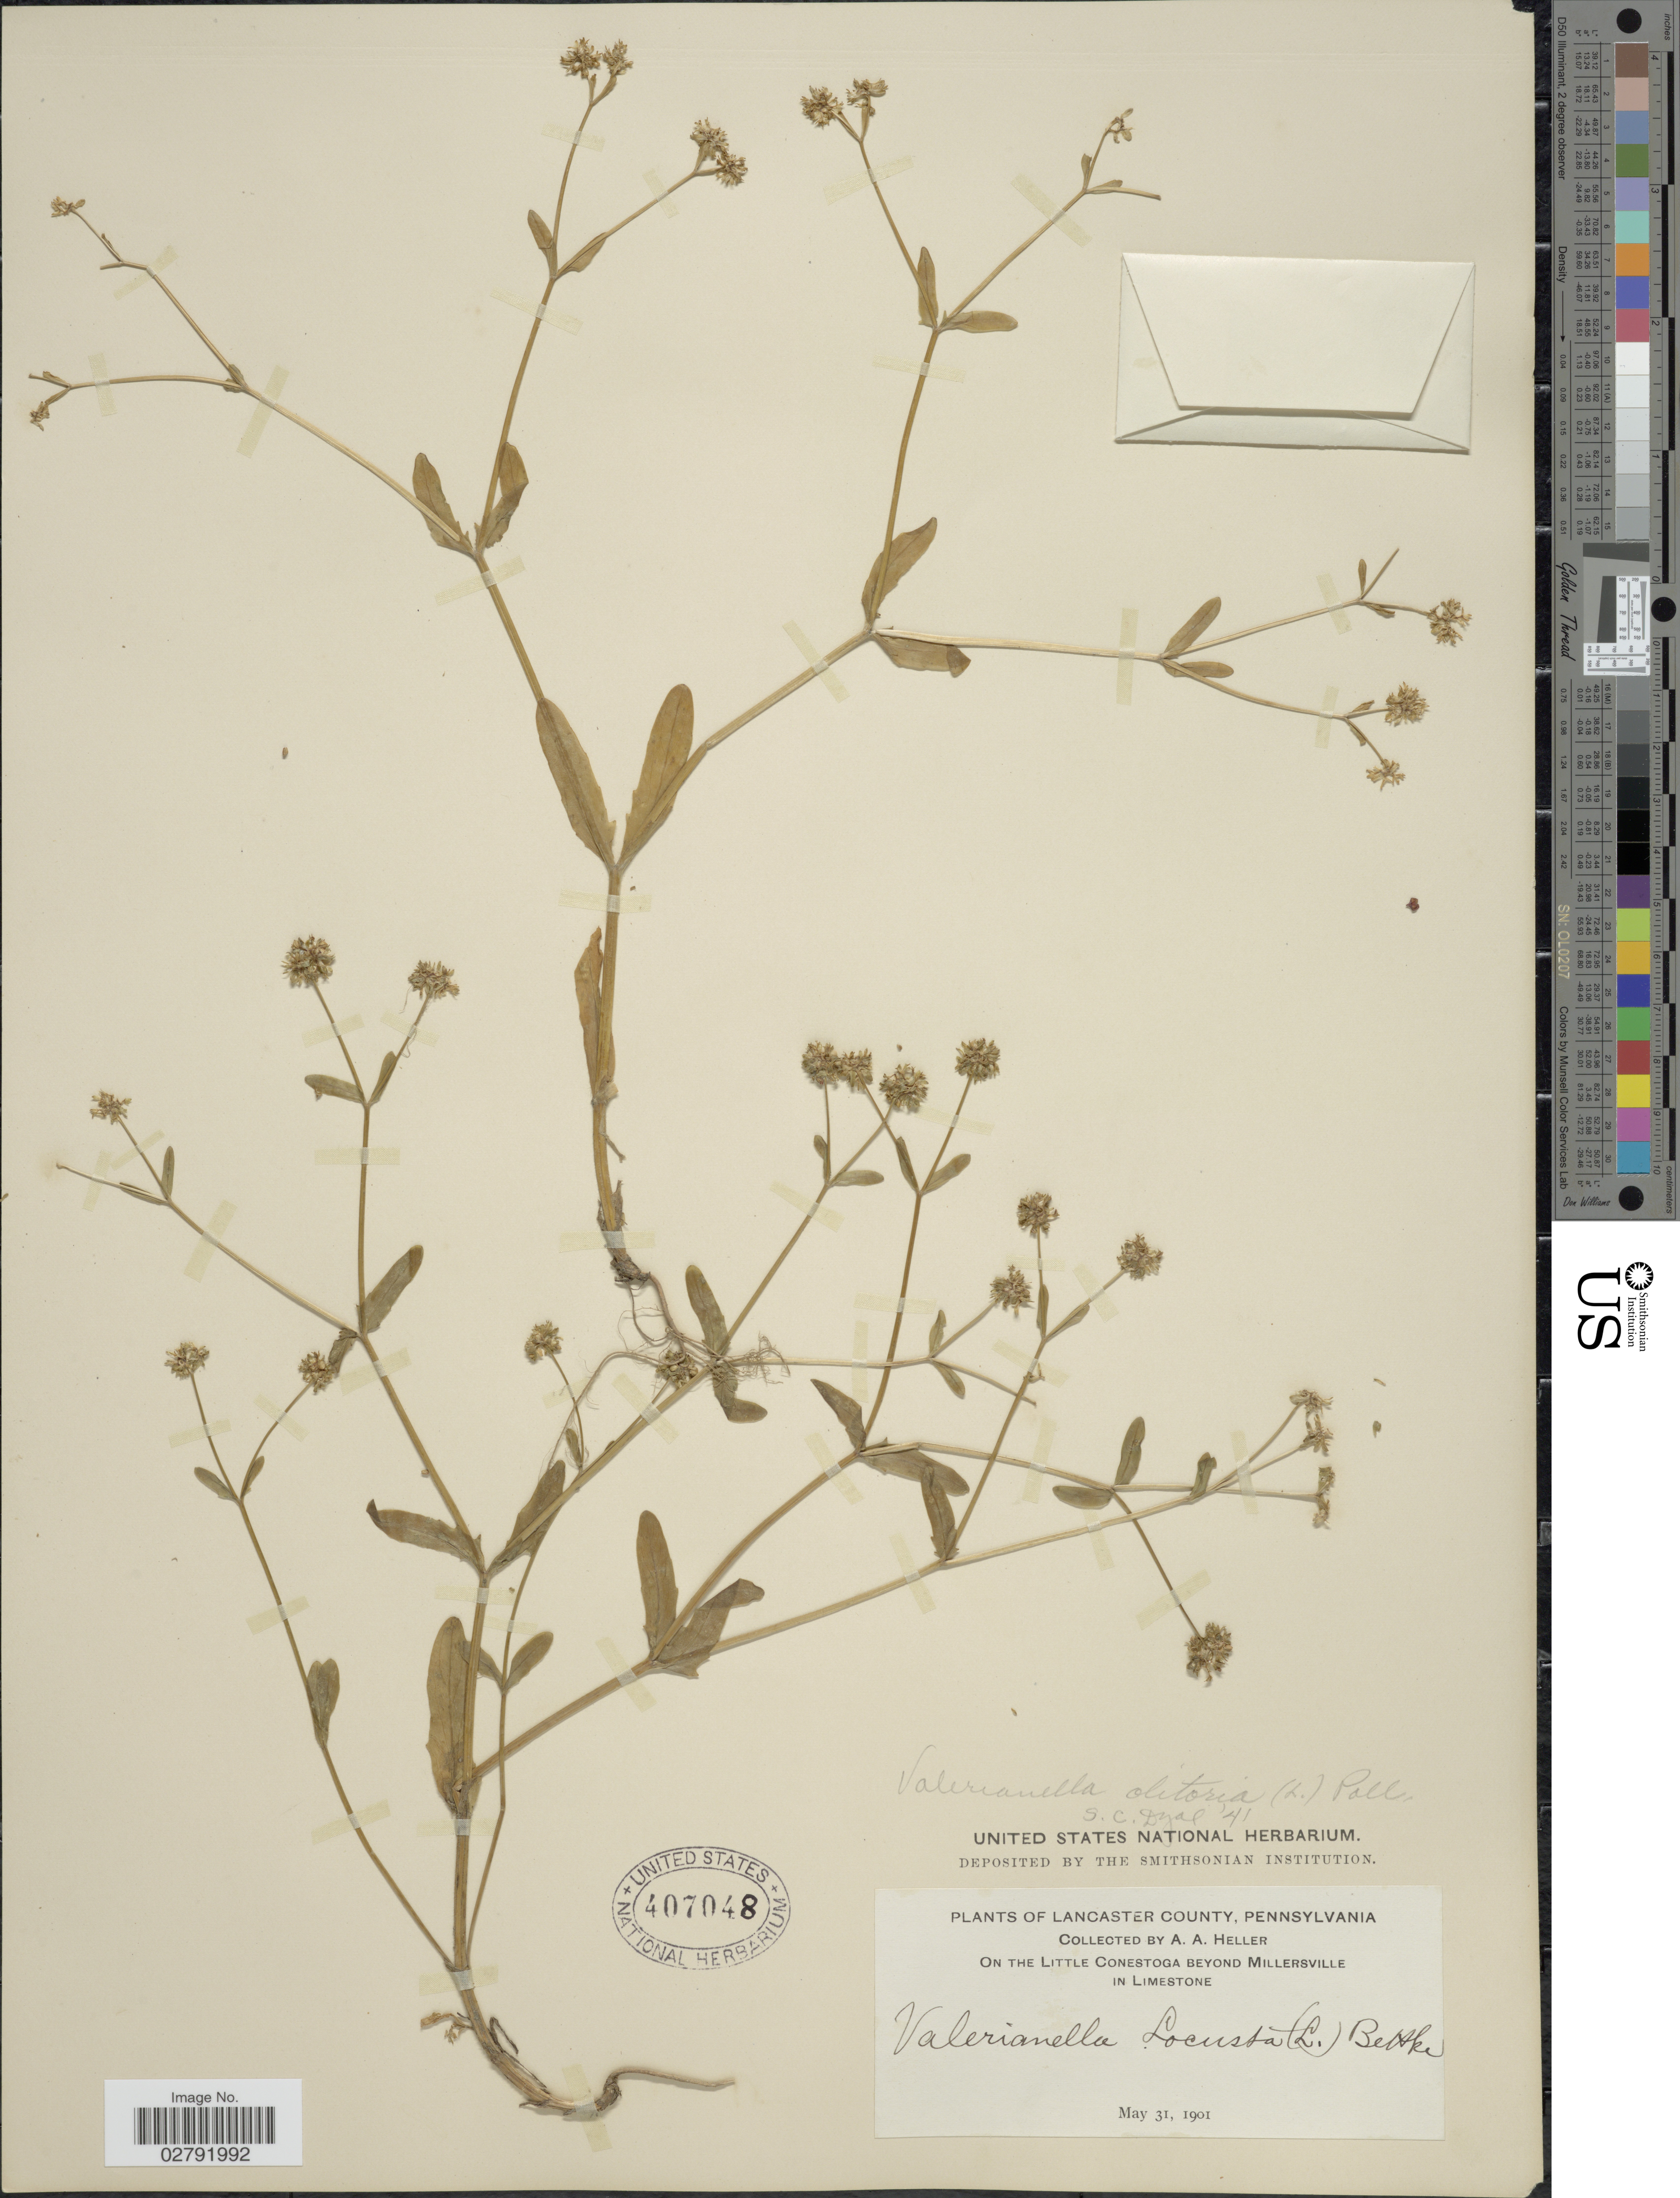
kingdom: Plantae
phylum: Tracheophyta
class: Magnoliopsida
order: Dipsacales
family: Caprifoliaceae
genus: Valerianella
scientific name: Valerianella olitoria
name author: (L.) Pollich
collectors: A. A. Heller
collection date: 1901-05-31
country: United States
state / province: Pennsylvania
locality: Lancaster County. On the little Conestoga beyond Millersville in Limestone.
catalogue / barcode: US 407048